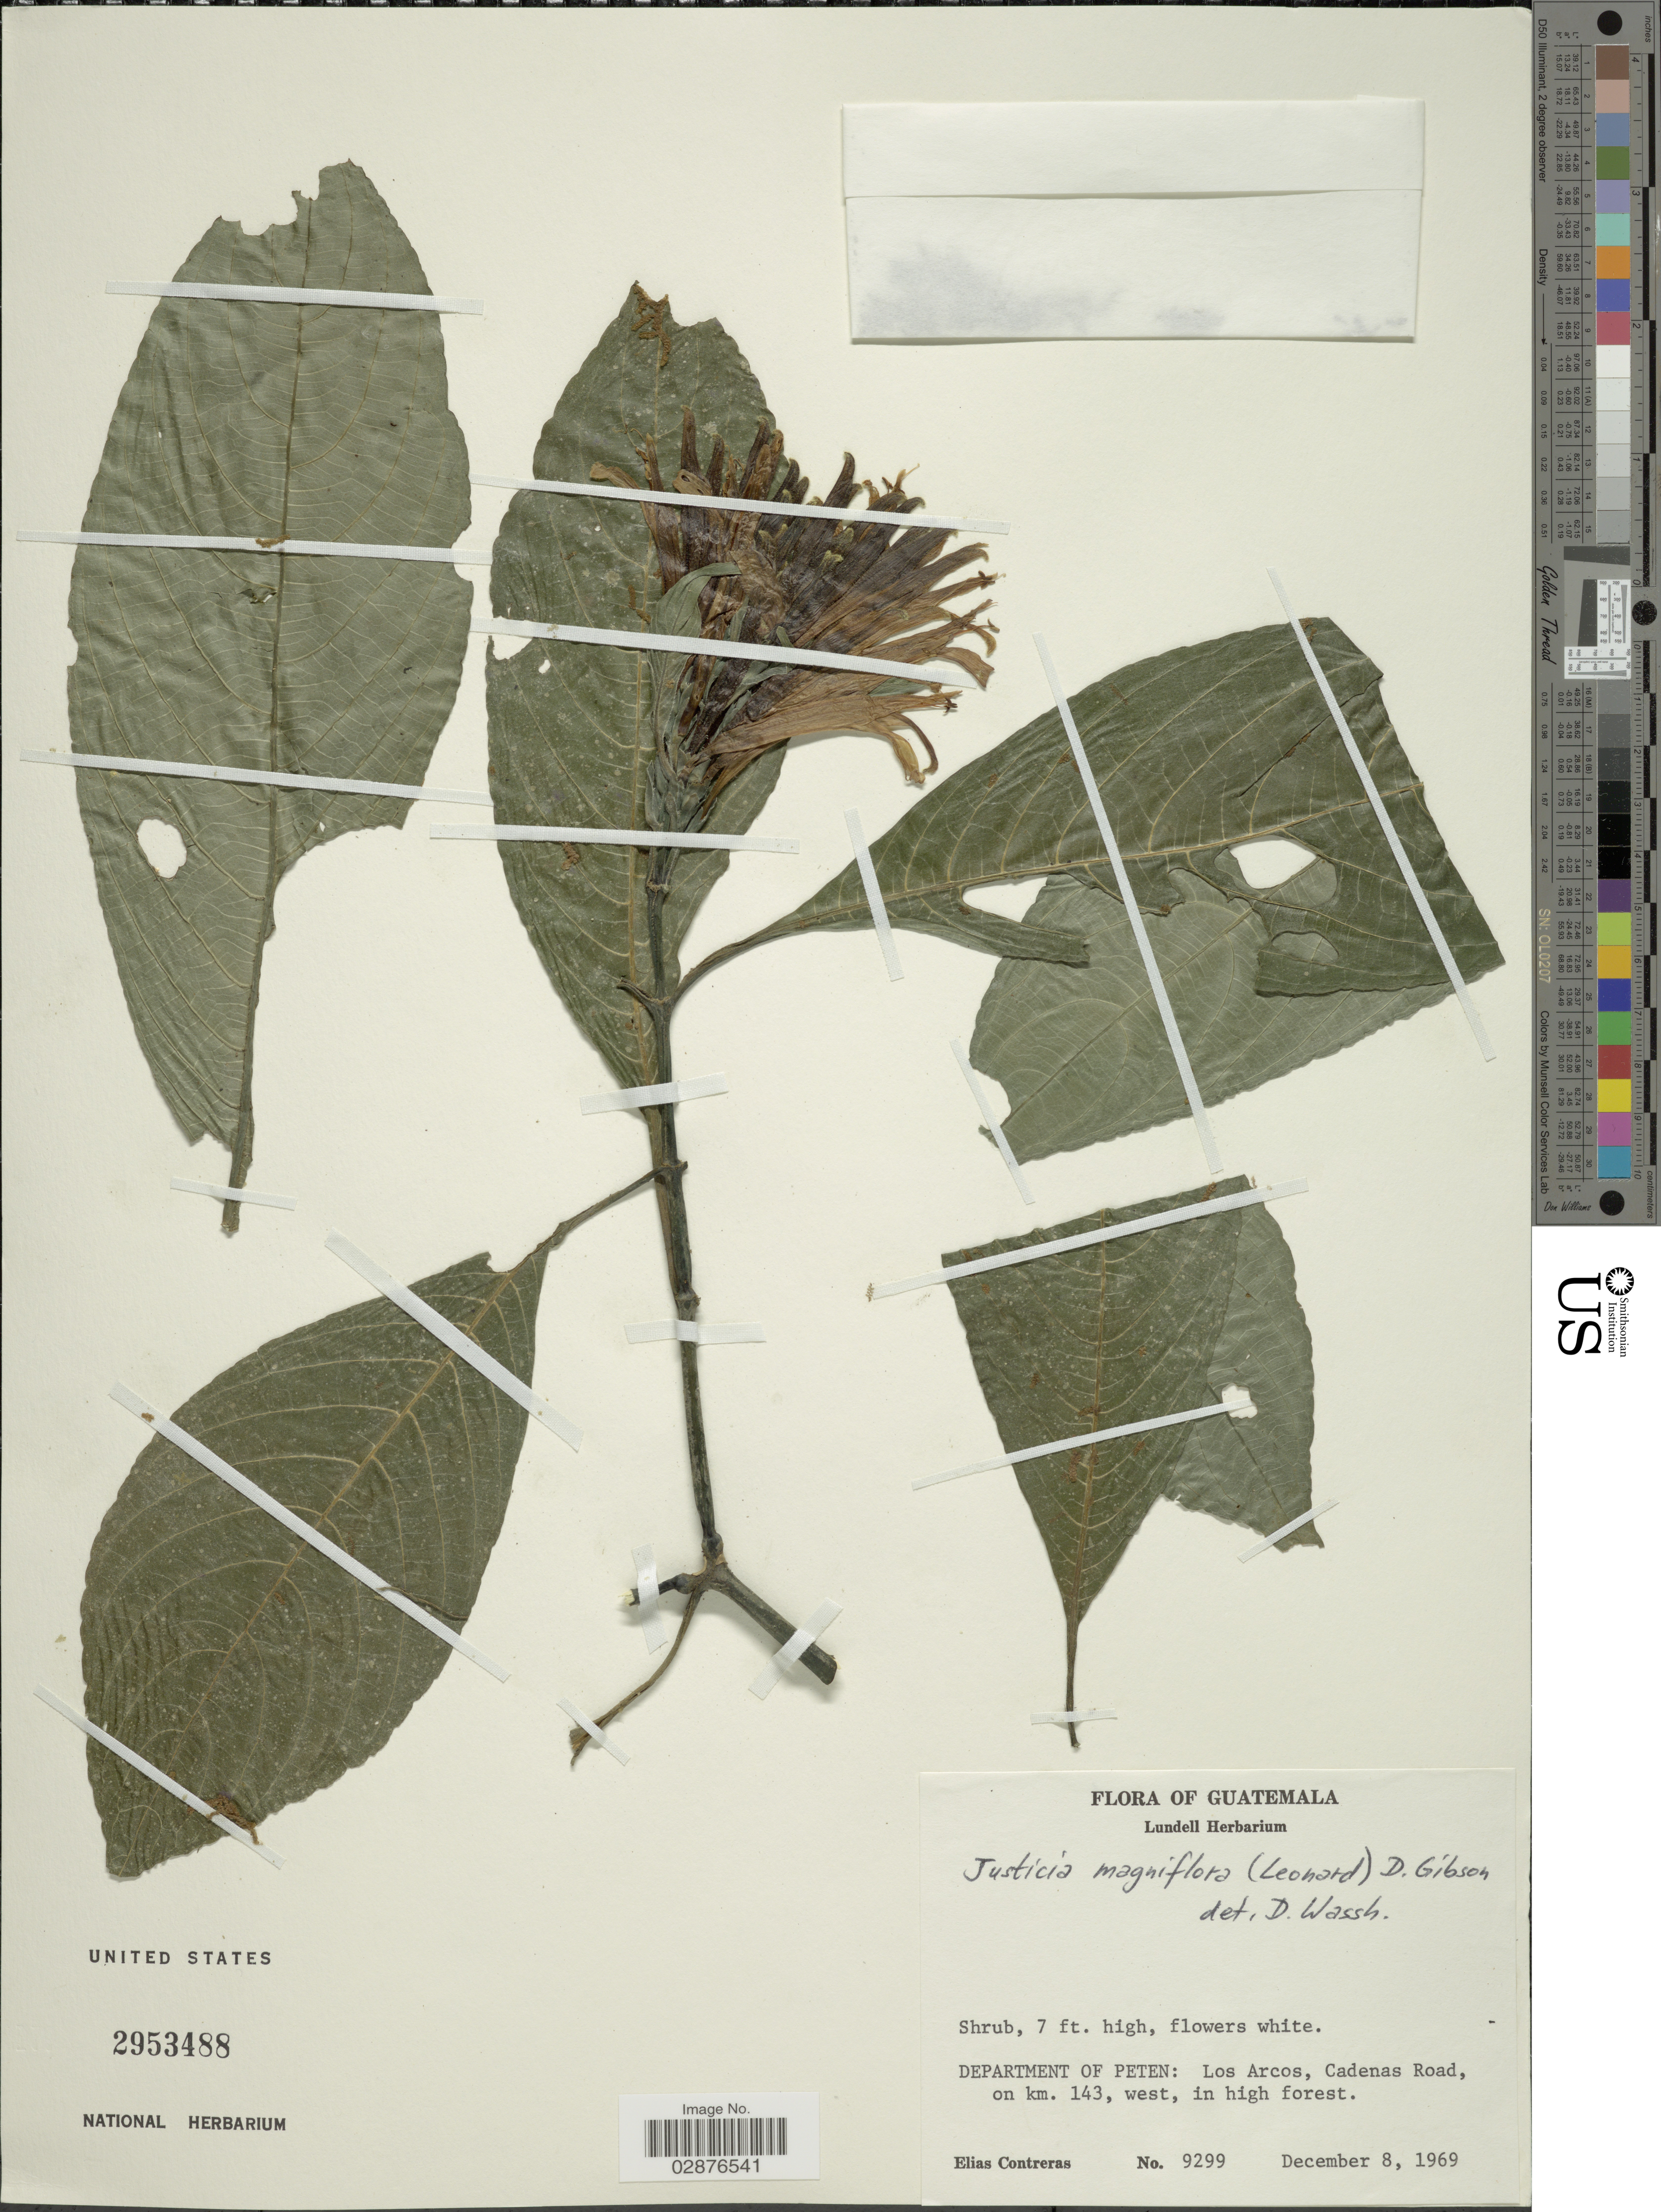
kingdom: Plantae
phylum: Tracheophyta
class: Magnoliopsida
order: Lamiales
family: Acanthaceae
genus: Justicia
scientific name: Justicia magniflora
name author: (S.F. Blake) D.N. Gibson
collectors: E. Contreras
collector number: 9299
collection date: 1969-12-08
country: Guatemala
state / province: El Petén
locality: Department of Peten: Los Arcos, Cadenas Road, on km. 143, west.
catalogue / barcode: US 2953488